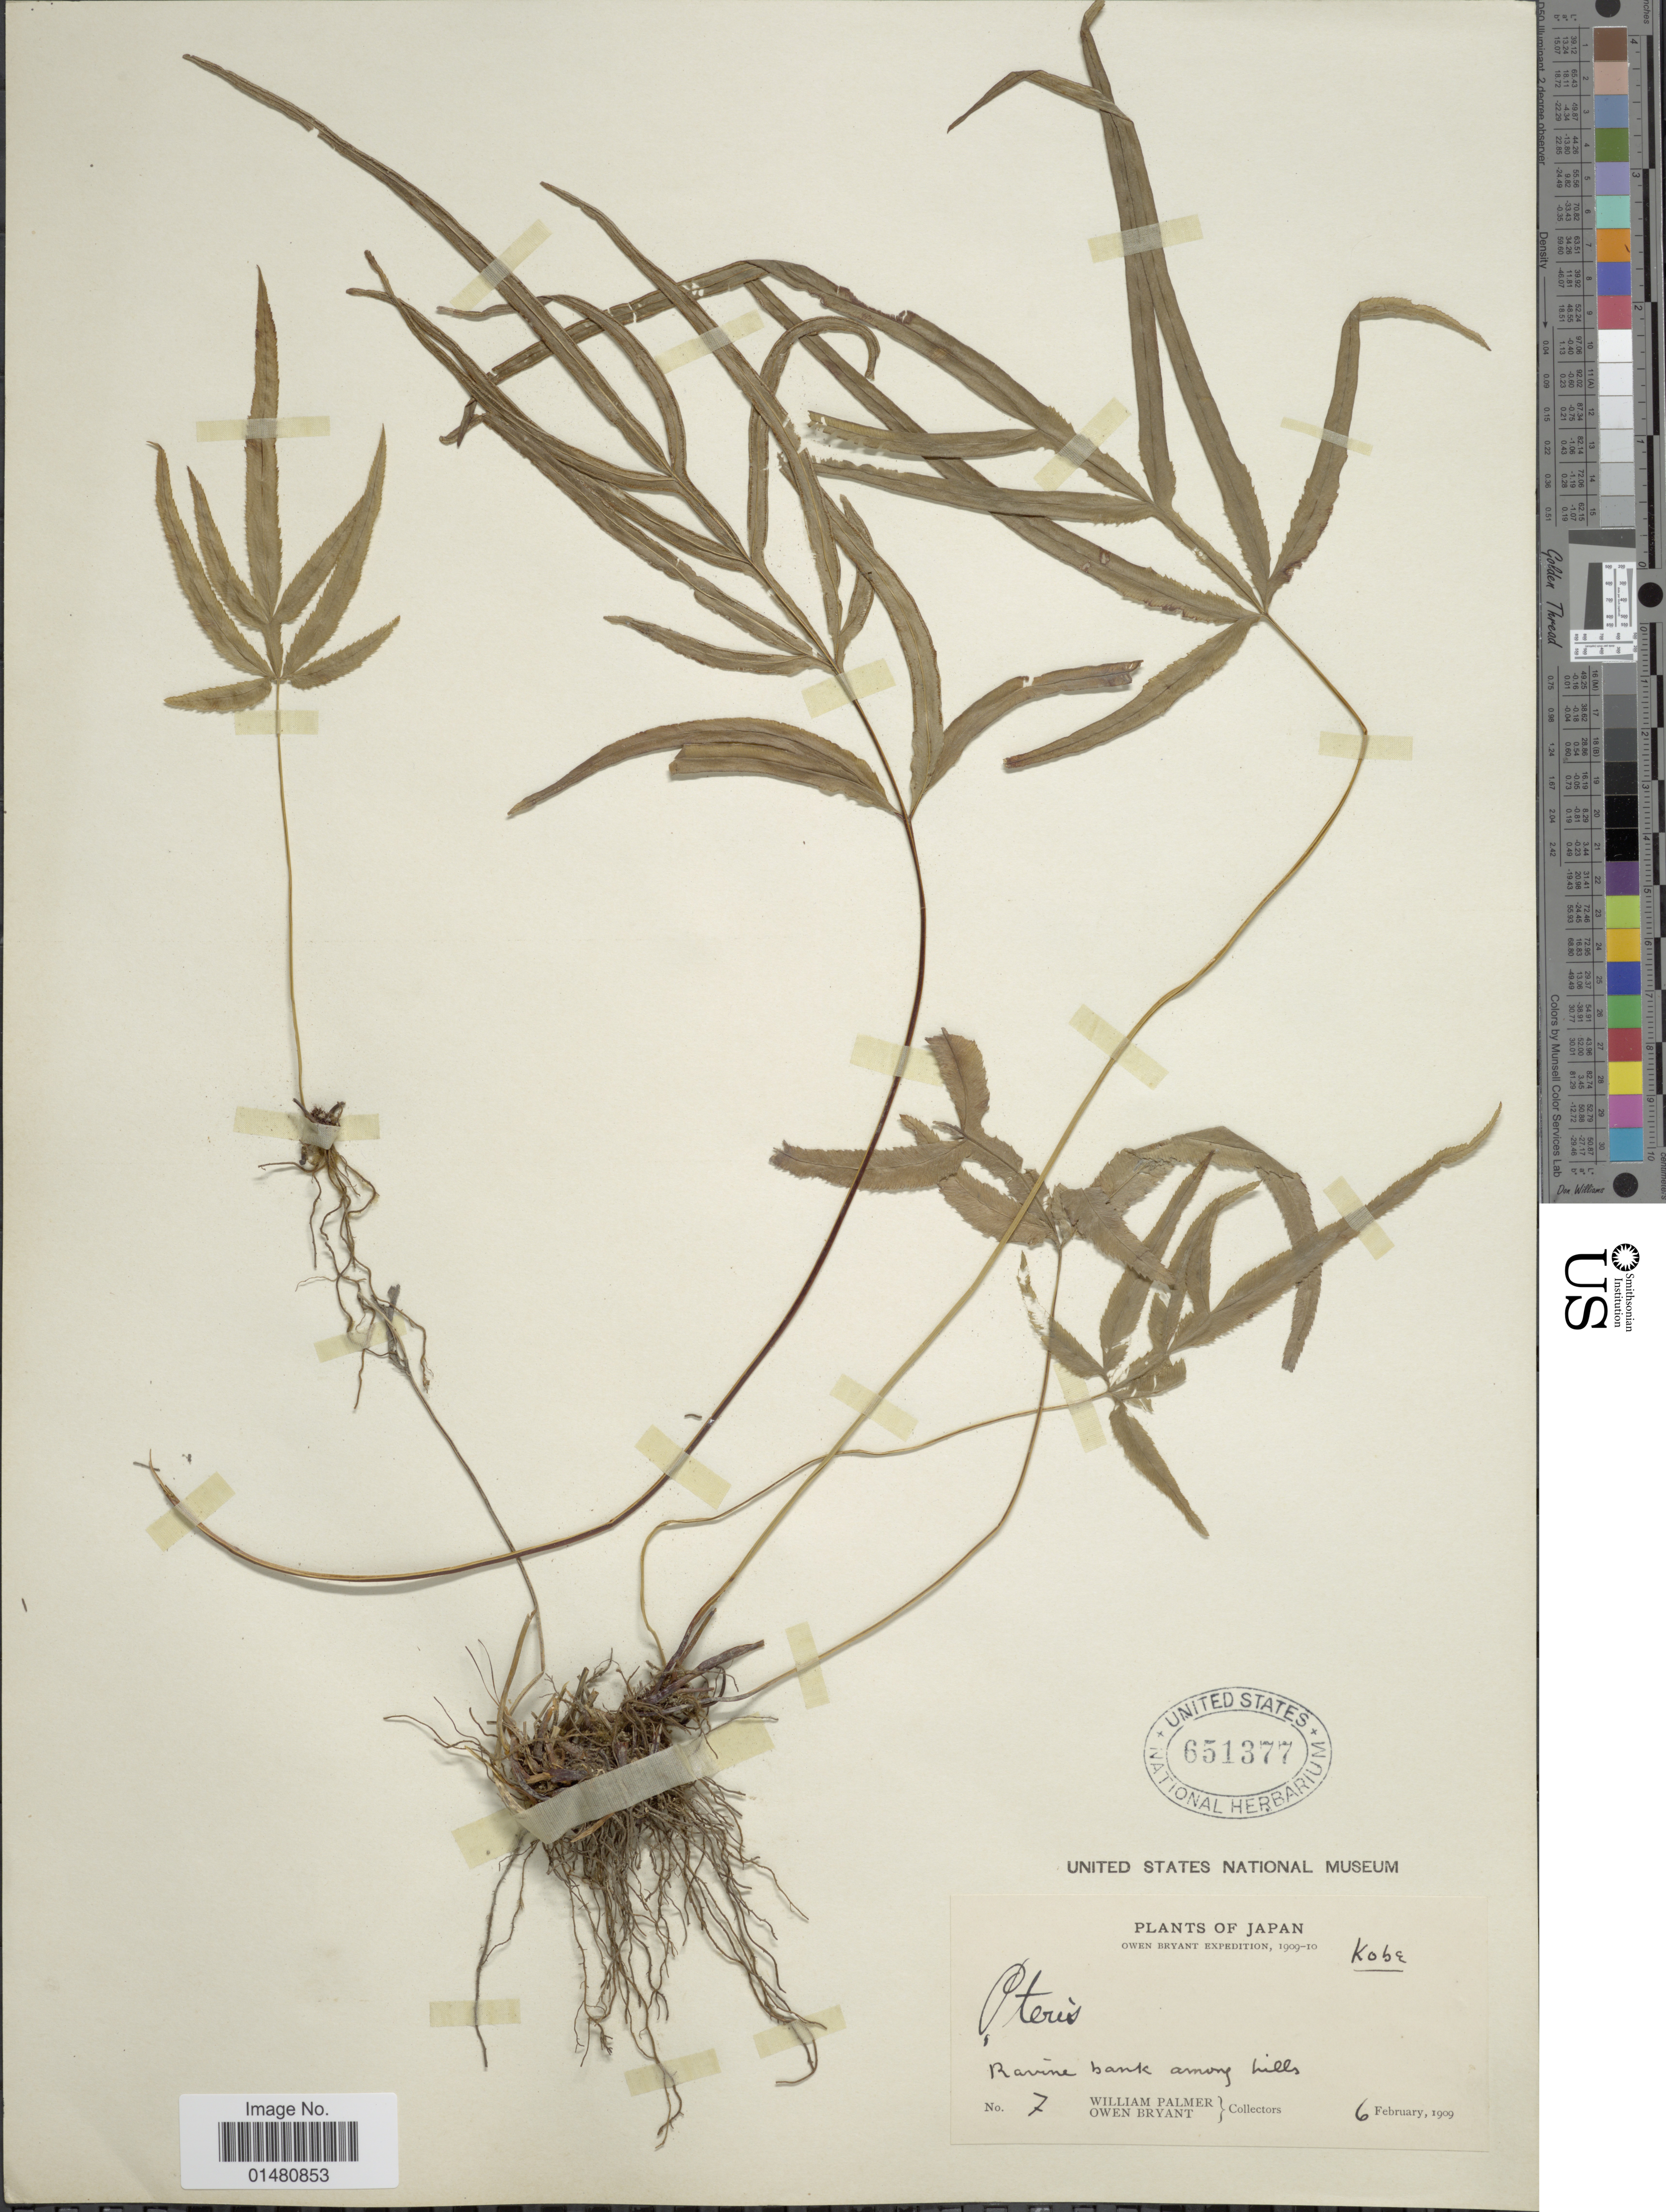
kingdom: Plantae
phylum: Tracheophyta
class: Polypodiopsida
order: Polypodiales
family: Pteridaceae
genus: Pteris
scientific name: Pteris multifida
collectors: W. Palmer & O. Bryant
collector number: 7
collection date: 1909-02-06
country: Japan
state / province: Hyogo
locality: Ravine bank among hills, Kobe.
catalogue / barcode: US 651377